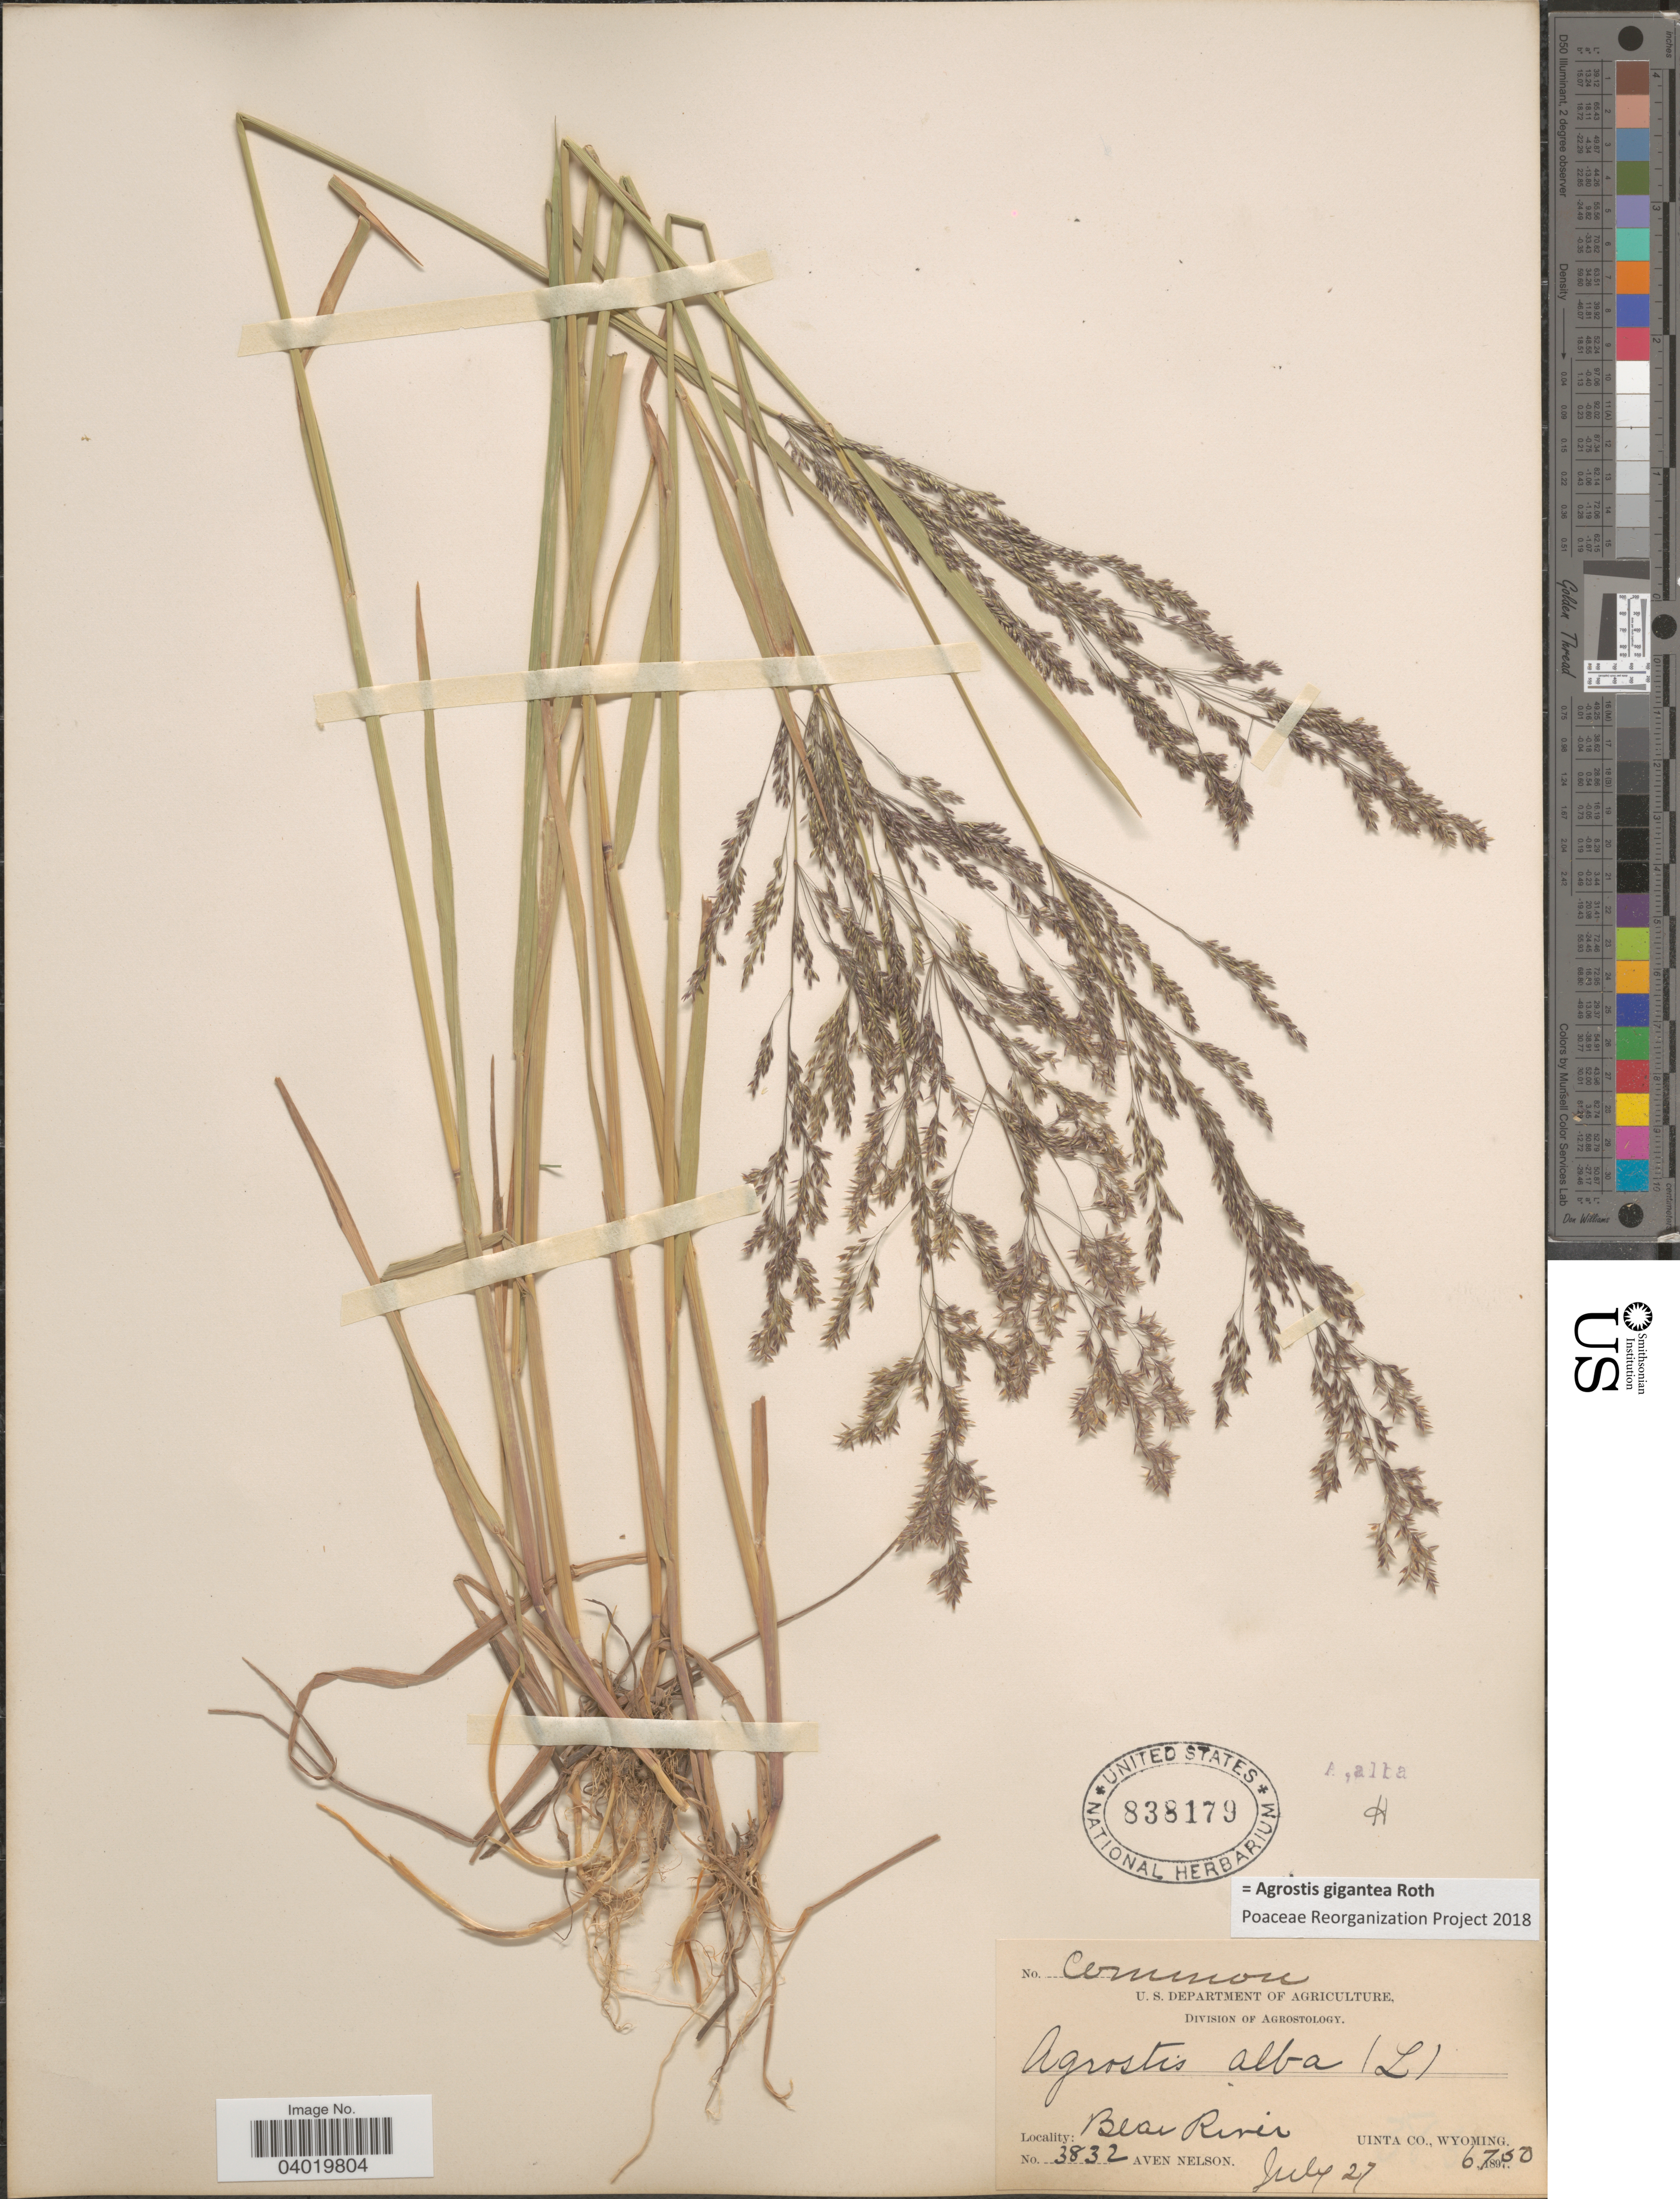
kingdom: Plantae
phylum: Tracheophyta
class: Liliopsida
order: Poales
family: Poaceae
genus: Agrostis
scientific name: Agrostis gigantea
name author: Roth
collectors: A. Nelson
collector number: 3832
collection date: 1897-07-27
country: United States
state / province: Wyoming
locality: Bear River. Uinta Co.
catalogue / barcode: US 838179